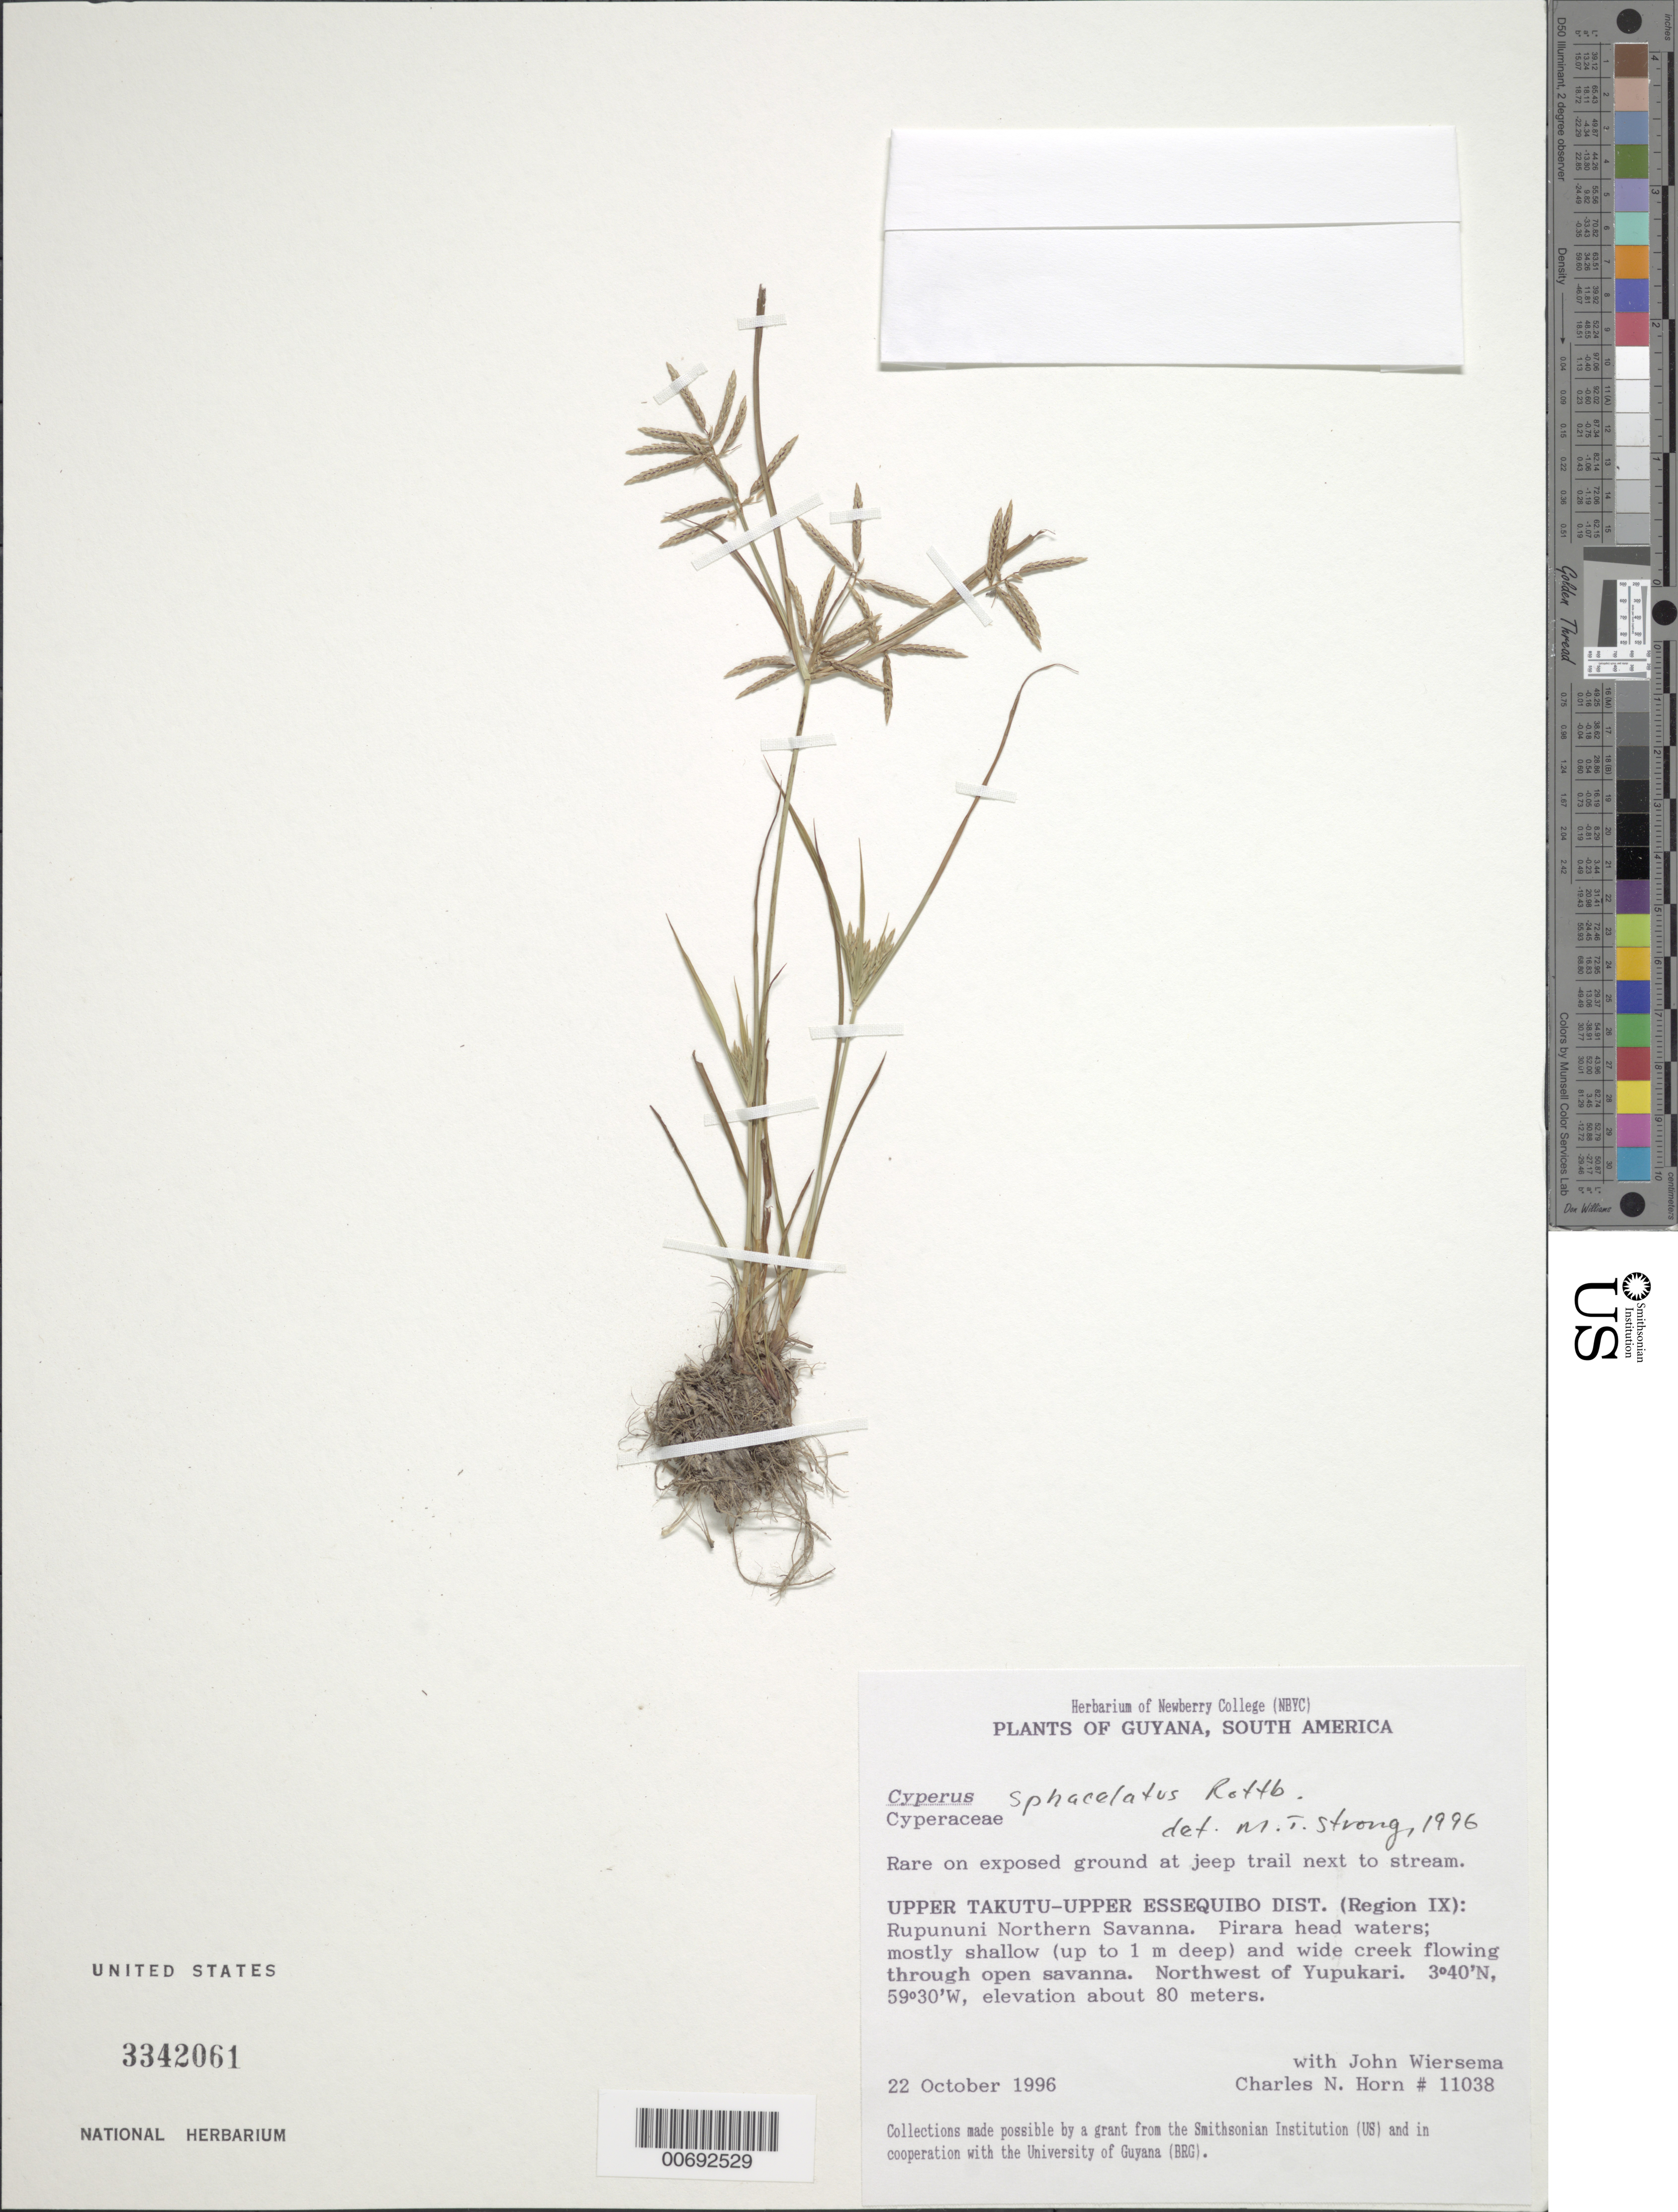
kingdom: Plantae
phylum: Tracheophyta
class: Liliopsida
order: Poales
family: Cyperaceae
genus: Cyperus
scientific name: Cyperus sphacelatus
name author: Rottb.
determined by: Strong, M. T., (US), Smithsonian Institution - National Museum of Natural History (UNITED STATES)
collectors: C. N. Horn & J. H. Wiersema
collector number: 11038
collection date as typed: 22-Oct-96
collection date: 1996-10-22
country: Guyana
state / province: U. Takutu-U. Essequibo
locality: Rupununi Northern Savanna, Pirara headwaters; NW of Yupukari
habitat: On exposed ground at jeep trail next to stream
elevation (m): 80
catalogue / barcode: US 3342061